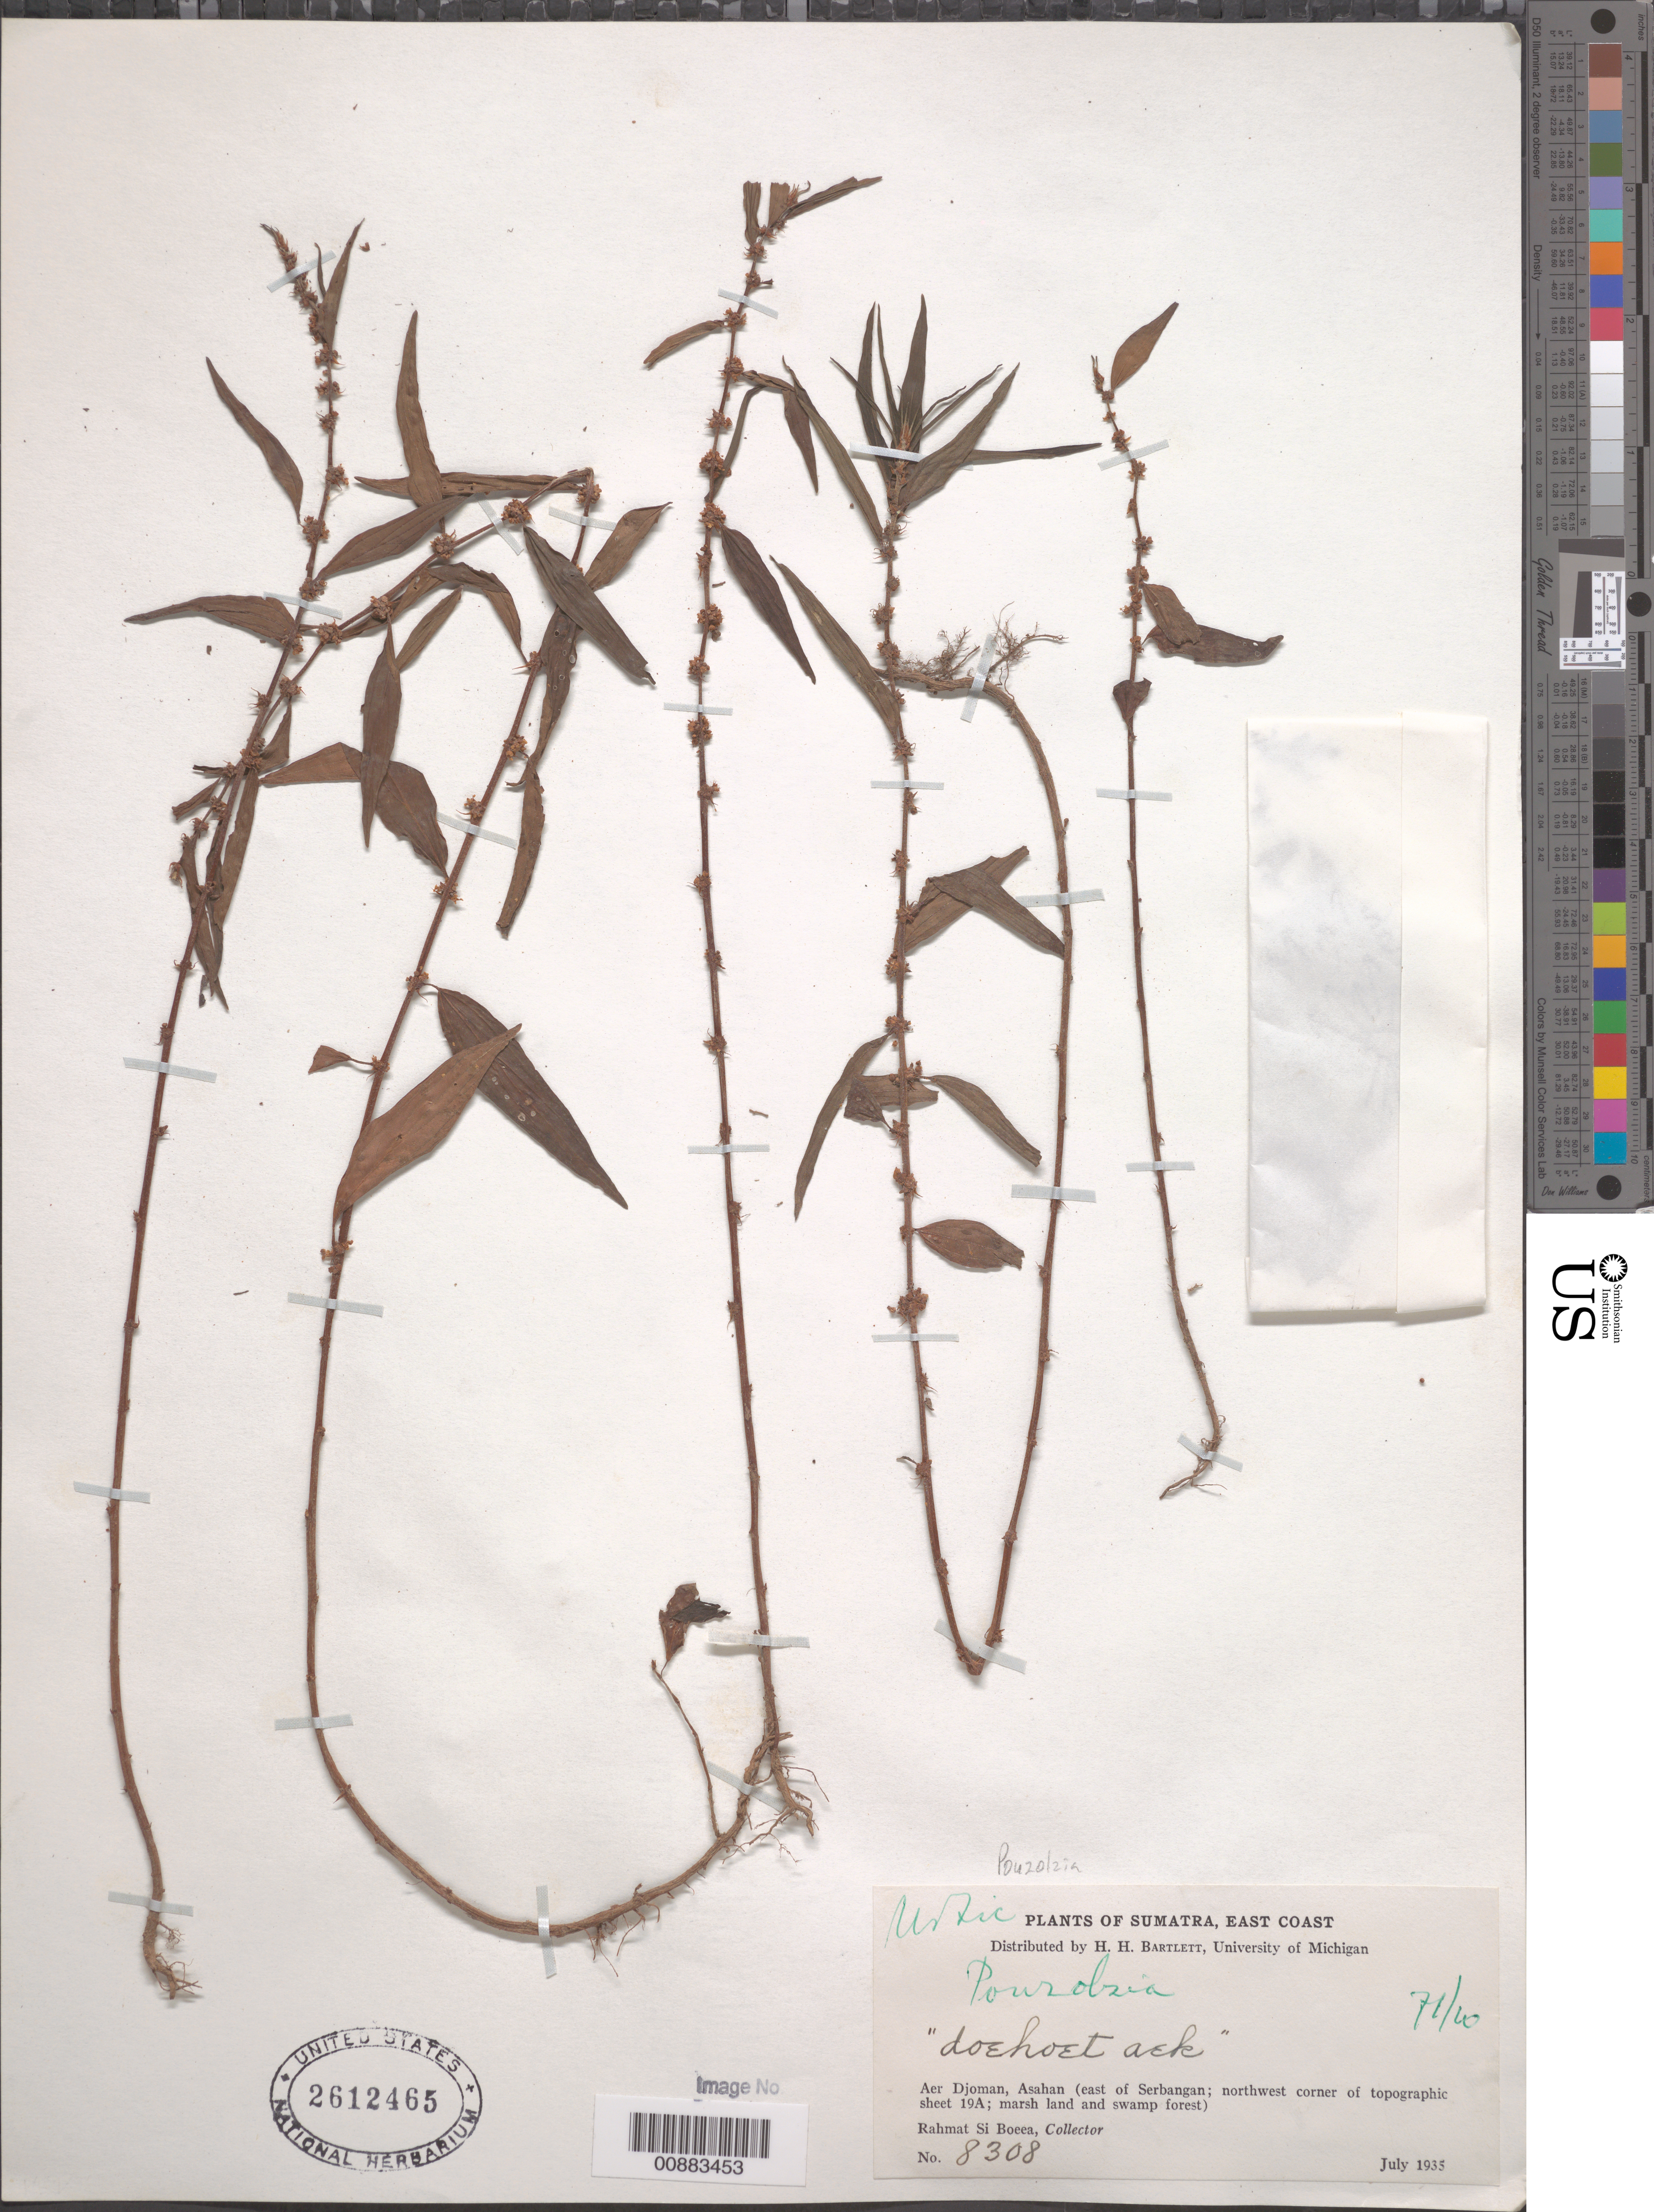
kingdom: Plantae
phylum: Tracheophyta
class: Magnoliopsida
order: Rosales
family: Urticaceae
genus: Pouzolzia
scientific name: Pouzolzia sp.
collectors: Rahmat Si Boeea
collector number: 8308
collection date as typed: Jul 1935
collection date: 1935-07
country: Indonesia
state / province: Sumatra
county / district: Aceh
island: Sumatra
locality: Aer Djoman, Asahan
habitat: marsh land and swamp forest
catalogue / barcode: US 2612465